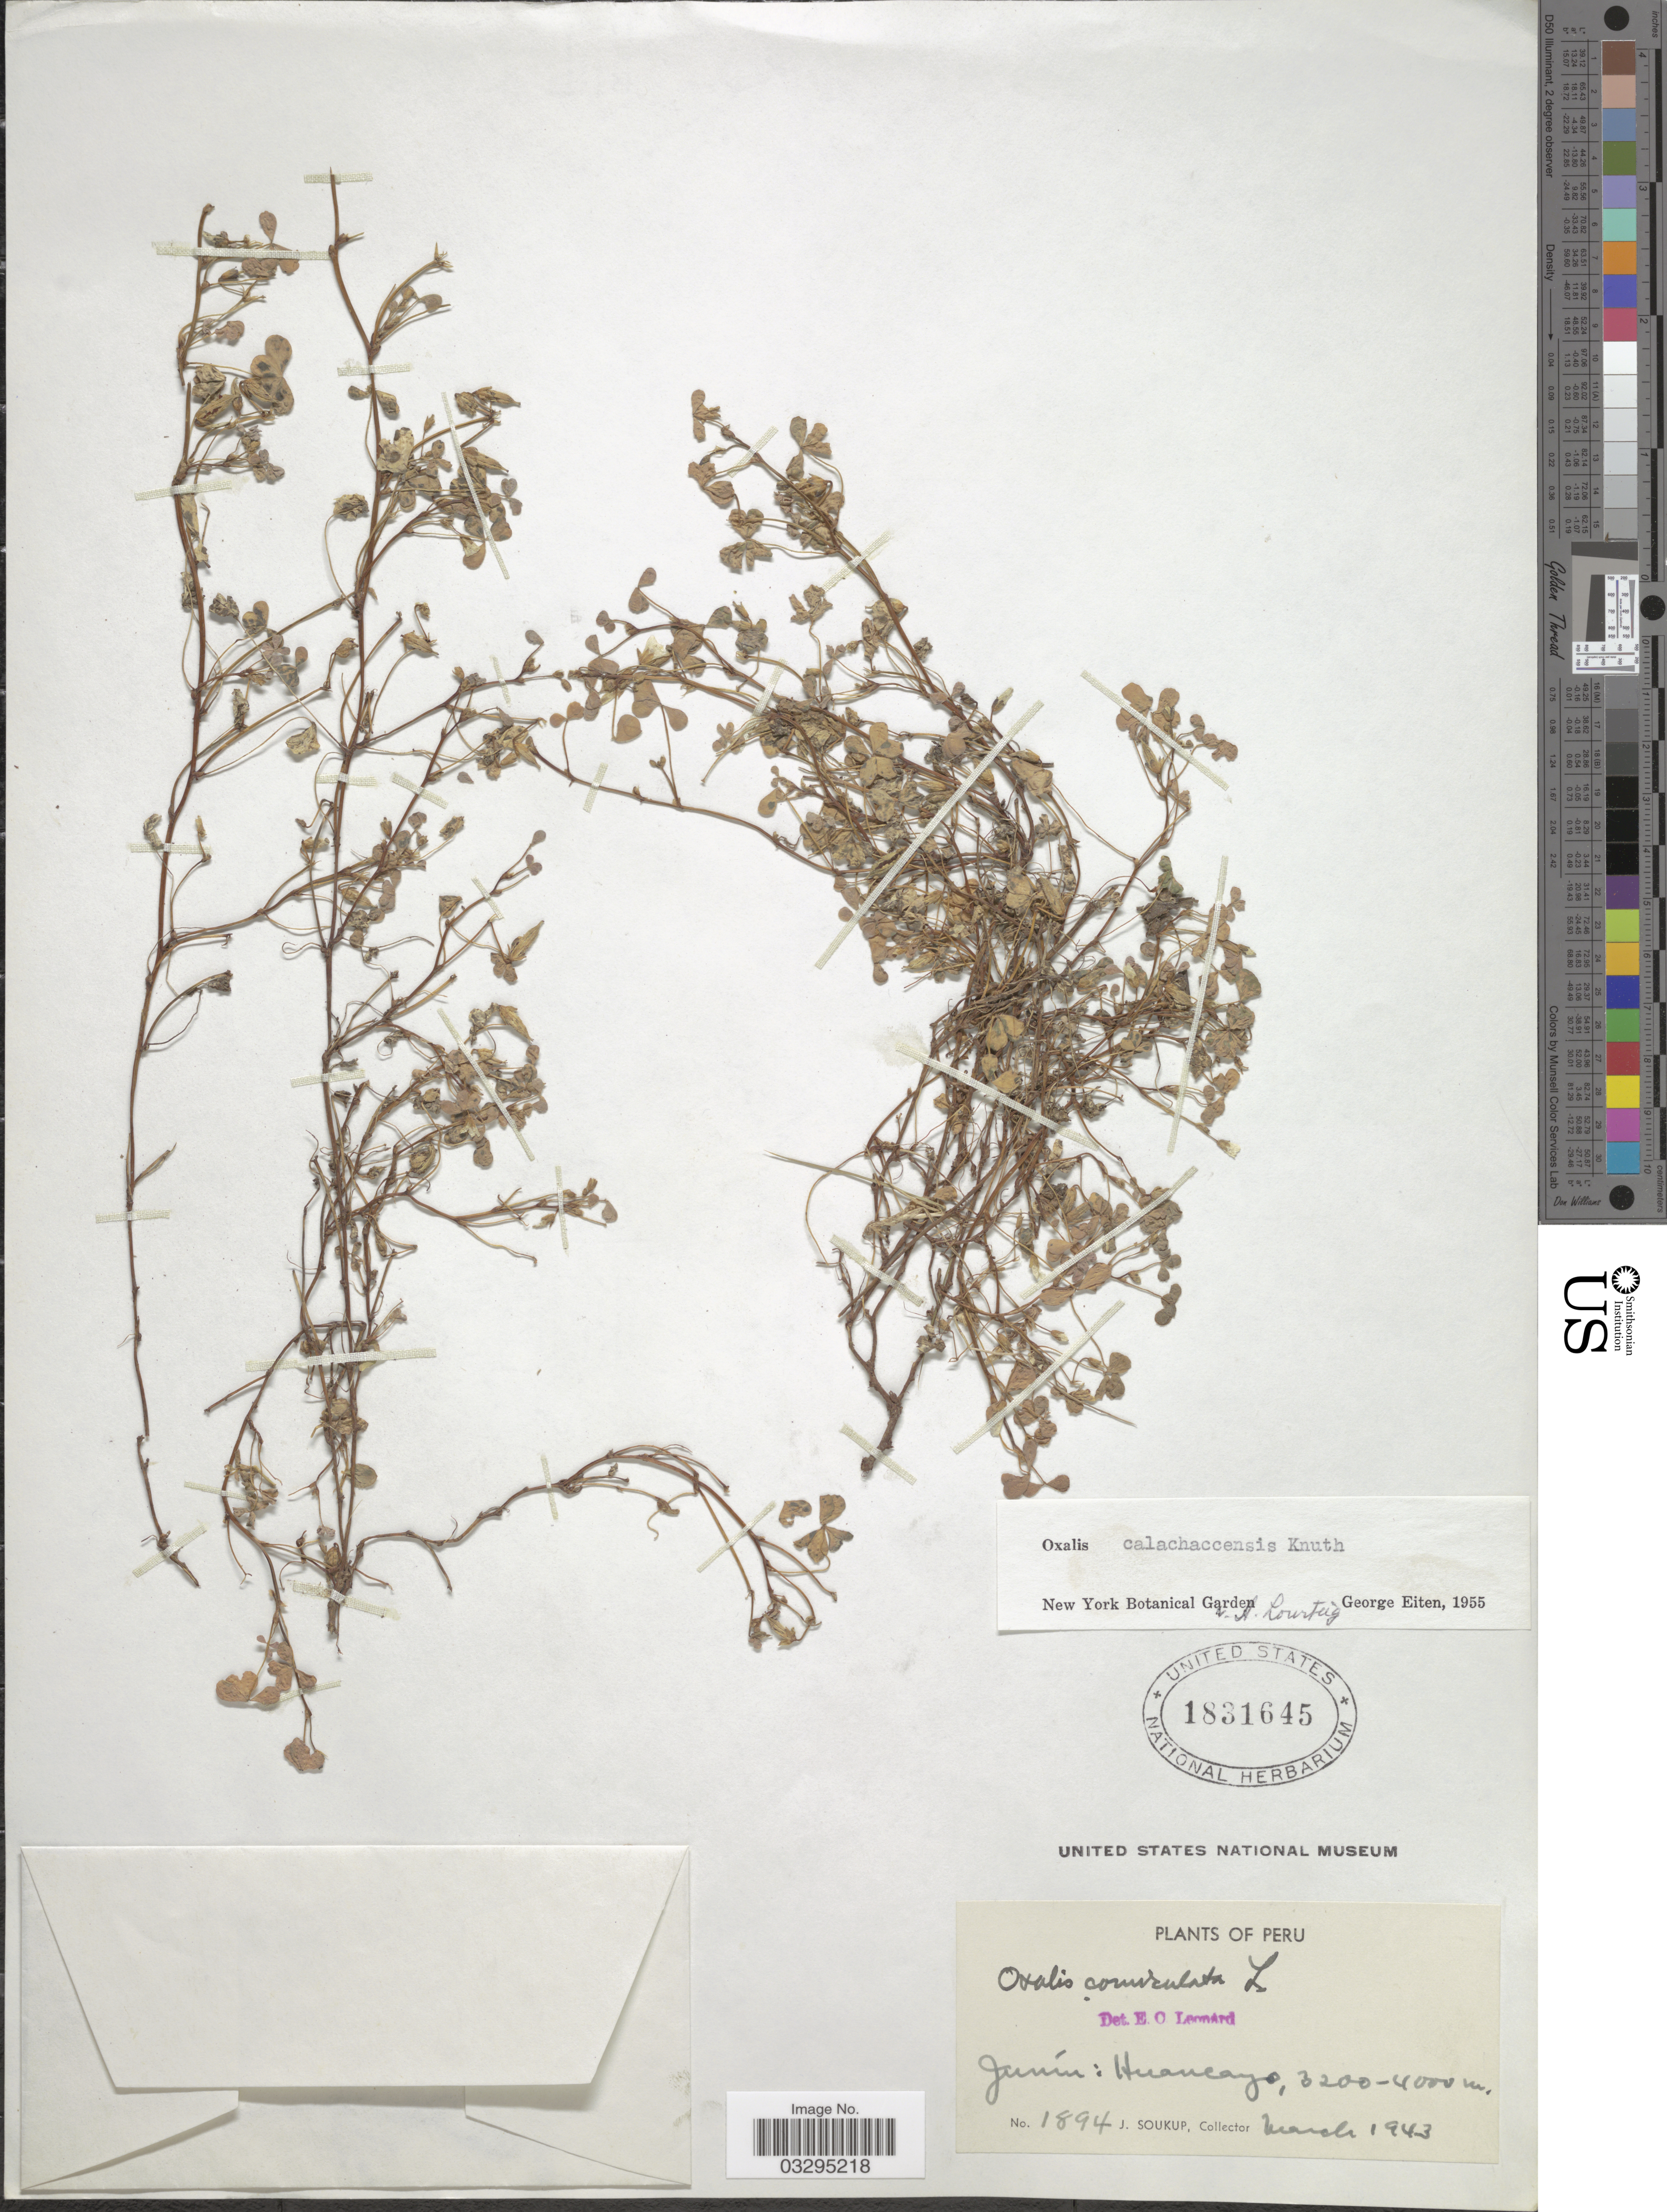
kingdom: Plantae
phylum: Tracheophyta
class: Magnoliopsida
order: Oxalidales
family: Oxalidaceae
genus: Oxalis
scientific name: Oxalis calachaccensis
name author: R. Knuth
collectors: J. Soukup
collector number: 1894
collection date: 1943-03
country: Peru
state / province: Junín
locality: Huancayo.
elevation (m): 3200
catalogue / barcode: US 1831645